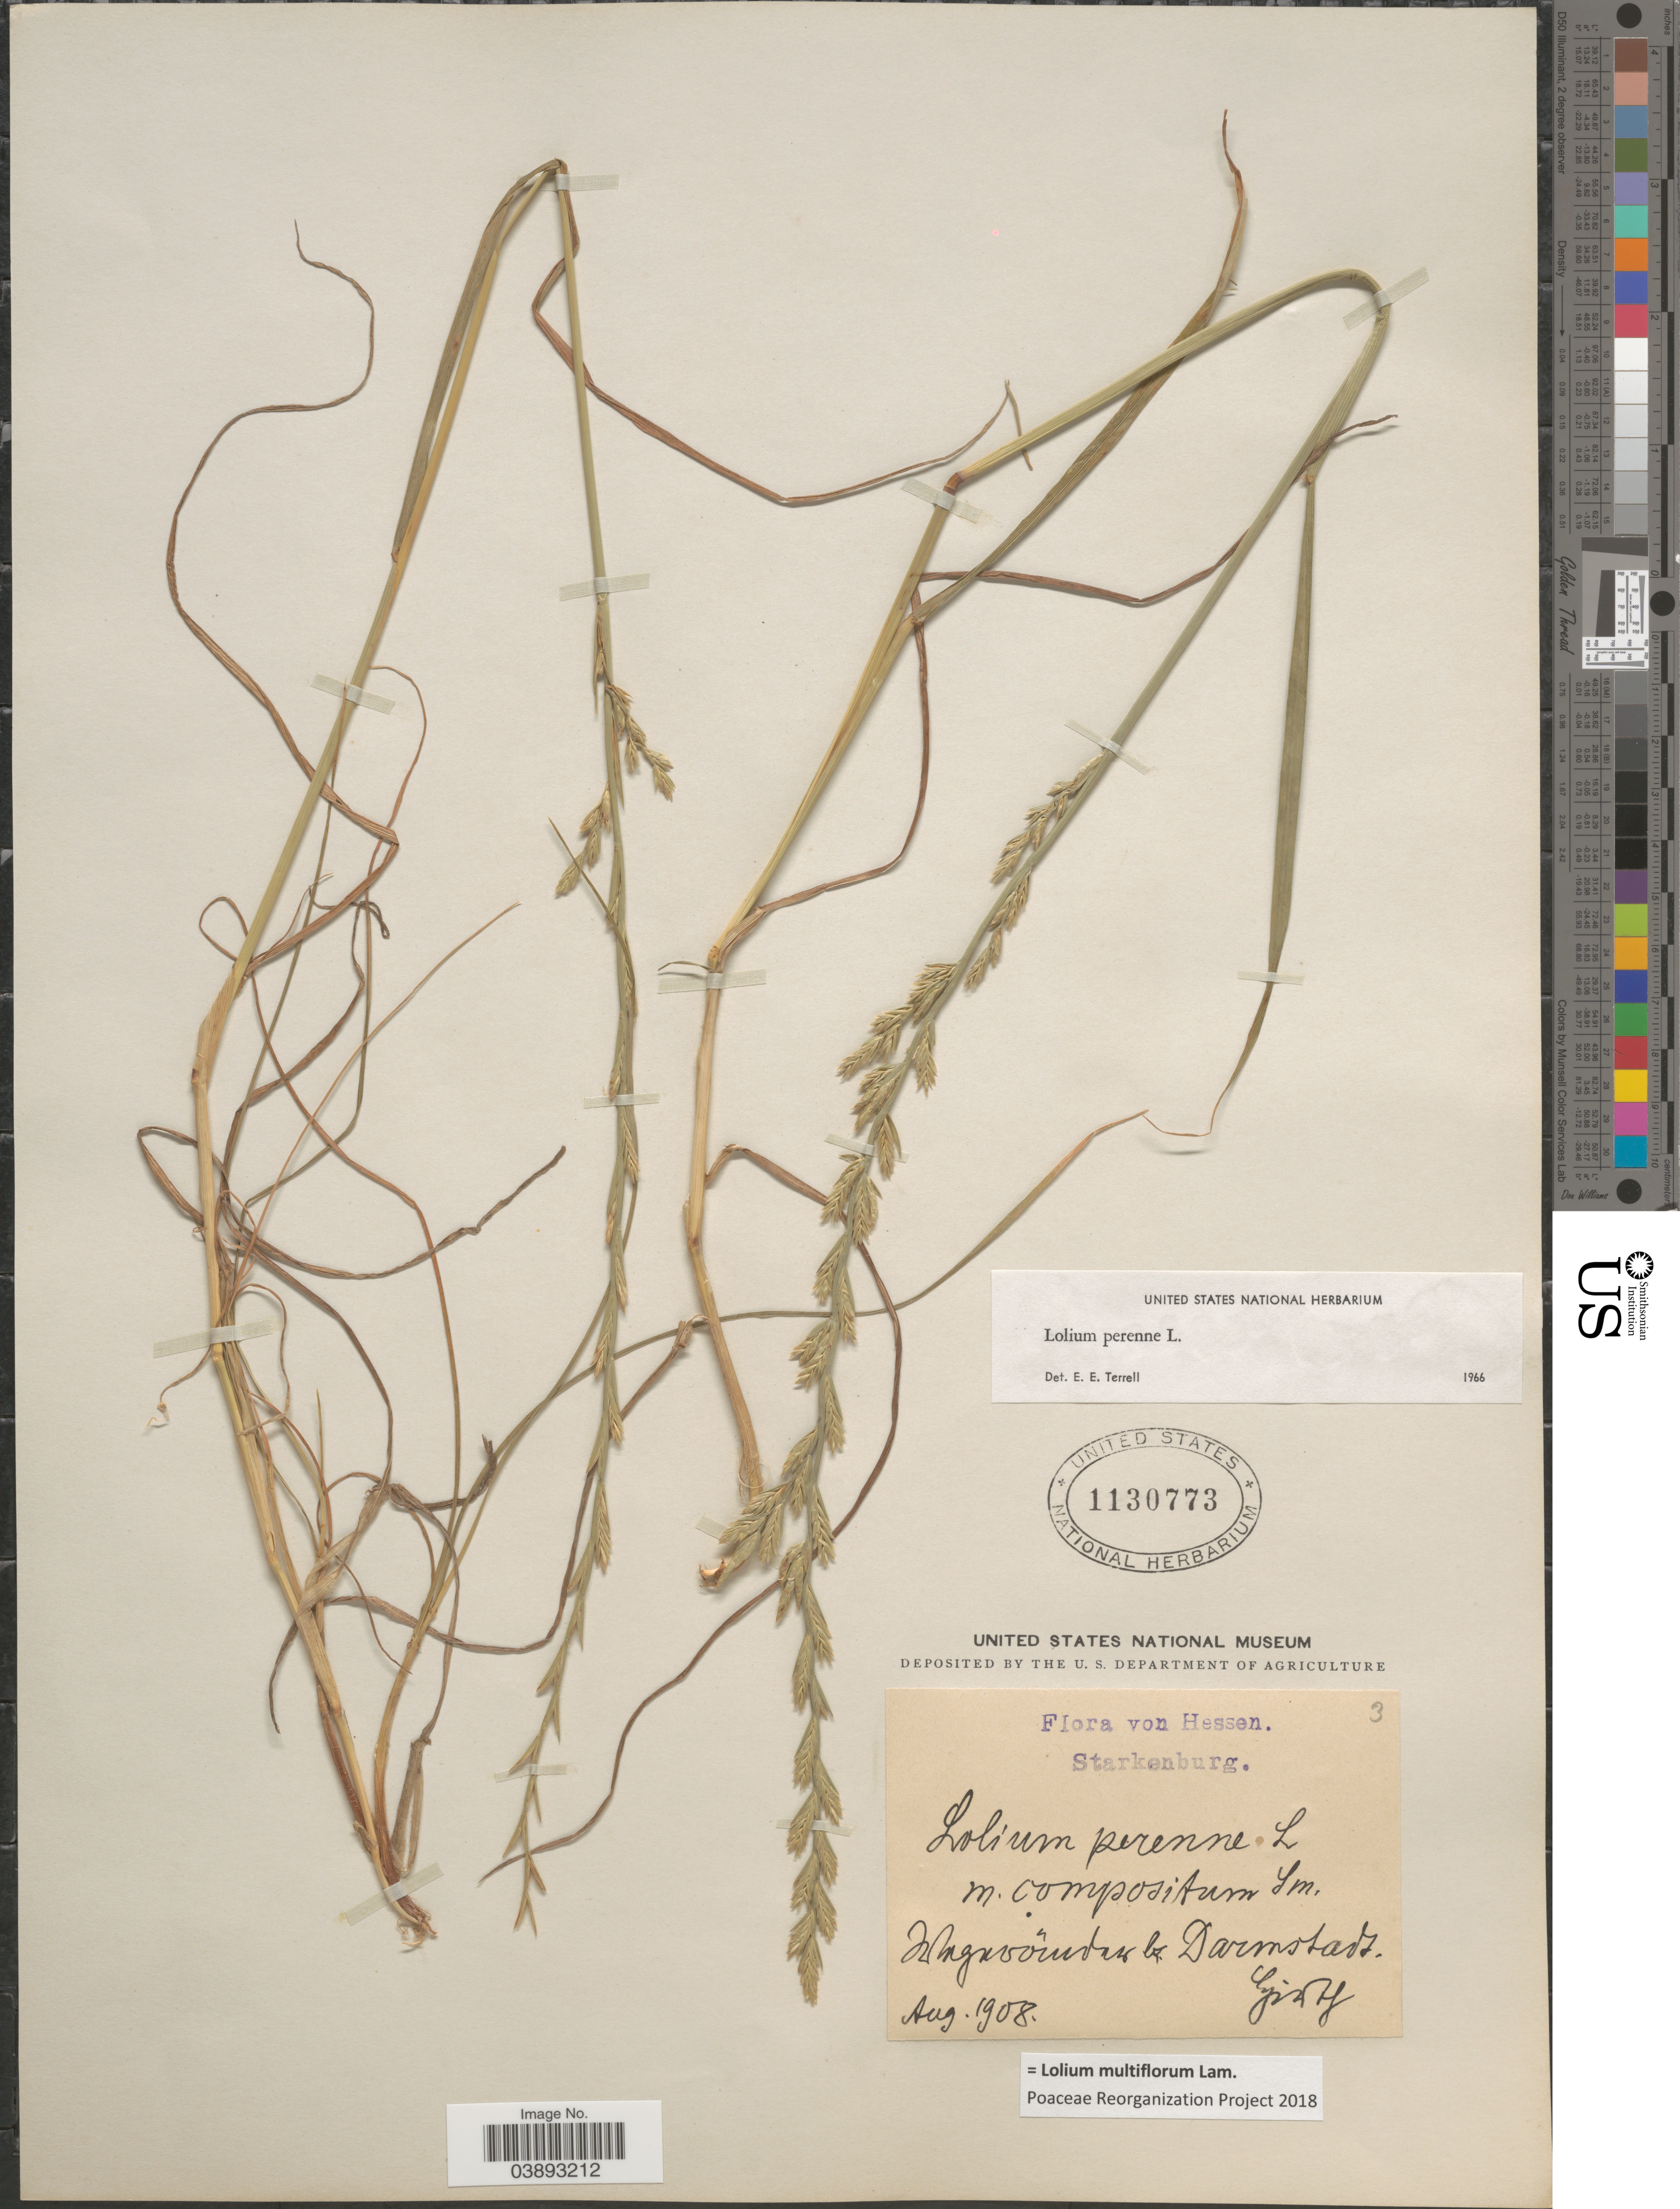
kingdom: Plantae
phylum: Tracheophyta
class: Liliopsida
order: Poales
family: Poaceae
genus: Lolium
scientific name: Lolium multiflorum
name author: Lam.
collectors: Girtz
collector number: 3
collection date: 1908-08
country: Germany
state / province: Hesse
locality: Starkensburg. In agroomdaz [interpreted] b. Darmstadt.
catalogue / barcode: US 1130773